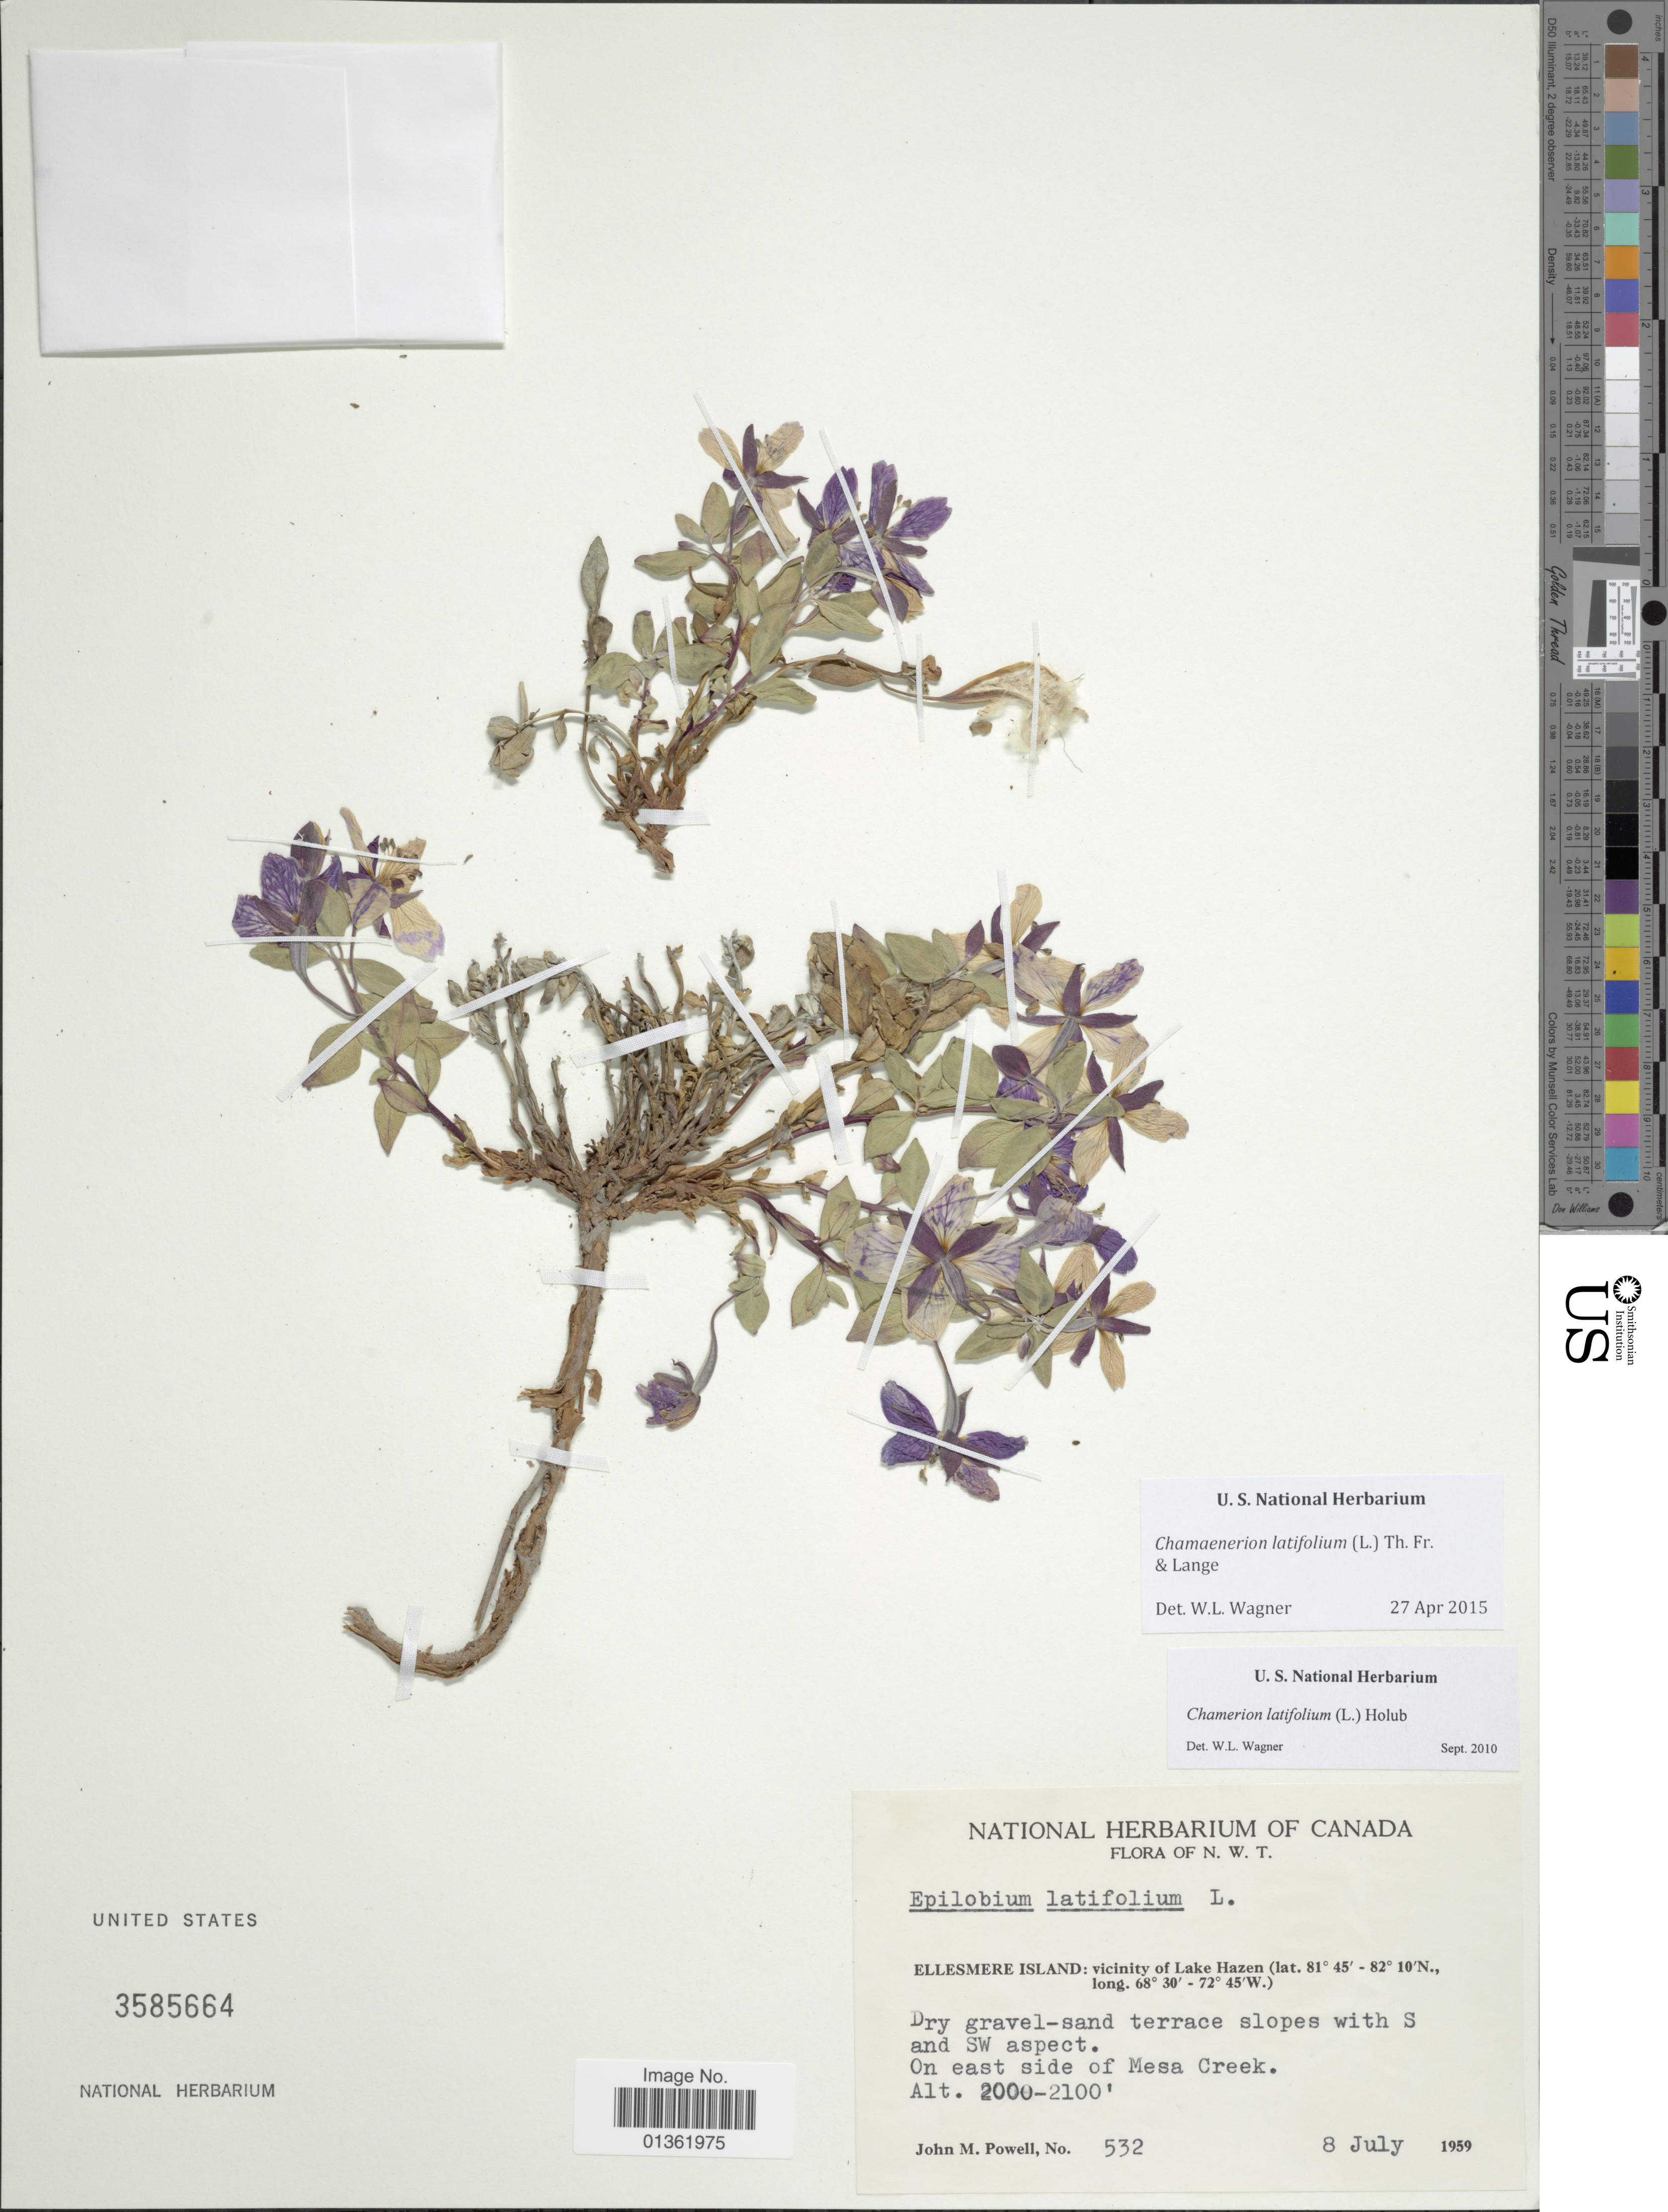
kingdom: Plantae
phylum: Tracheophyta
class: Magnoliopsida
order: Myrtales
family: Onagraceae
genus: Chamaenerion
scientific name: Chamaenerion latifolium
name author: (L.) Th. Fr. & Lange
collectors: J. Powell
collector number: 532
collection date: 1959-07-08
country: Canada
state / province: Nunavut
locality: N.W.T. Ellesmere Island: vicinity of Lake Hazen. On east side of Mesa Creek.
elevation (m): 610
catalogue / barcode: US 3585664